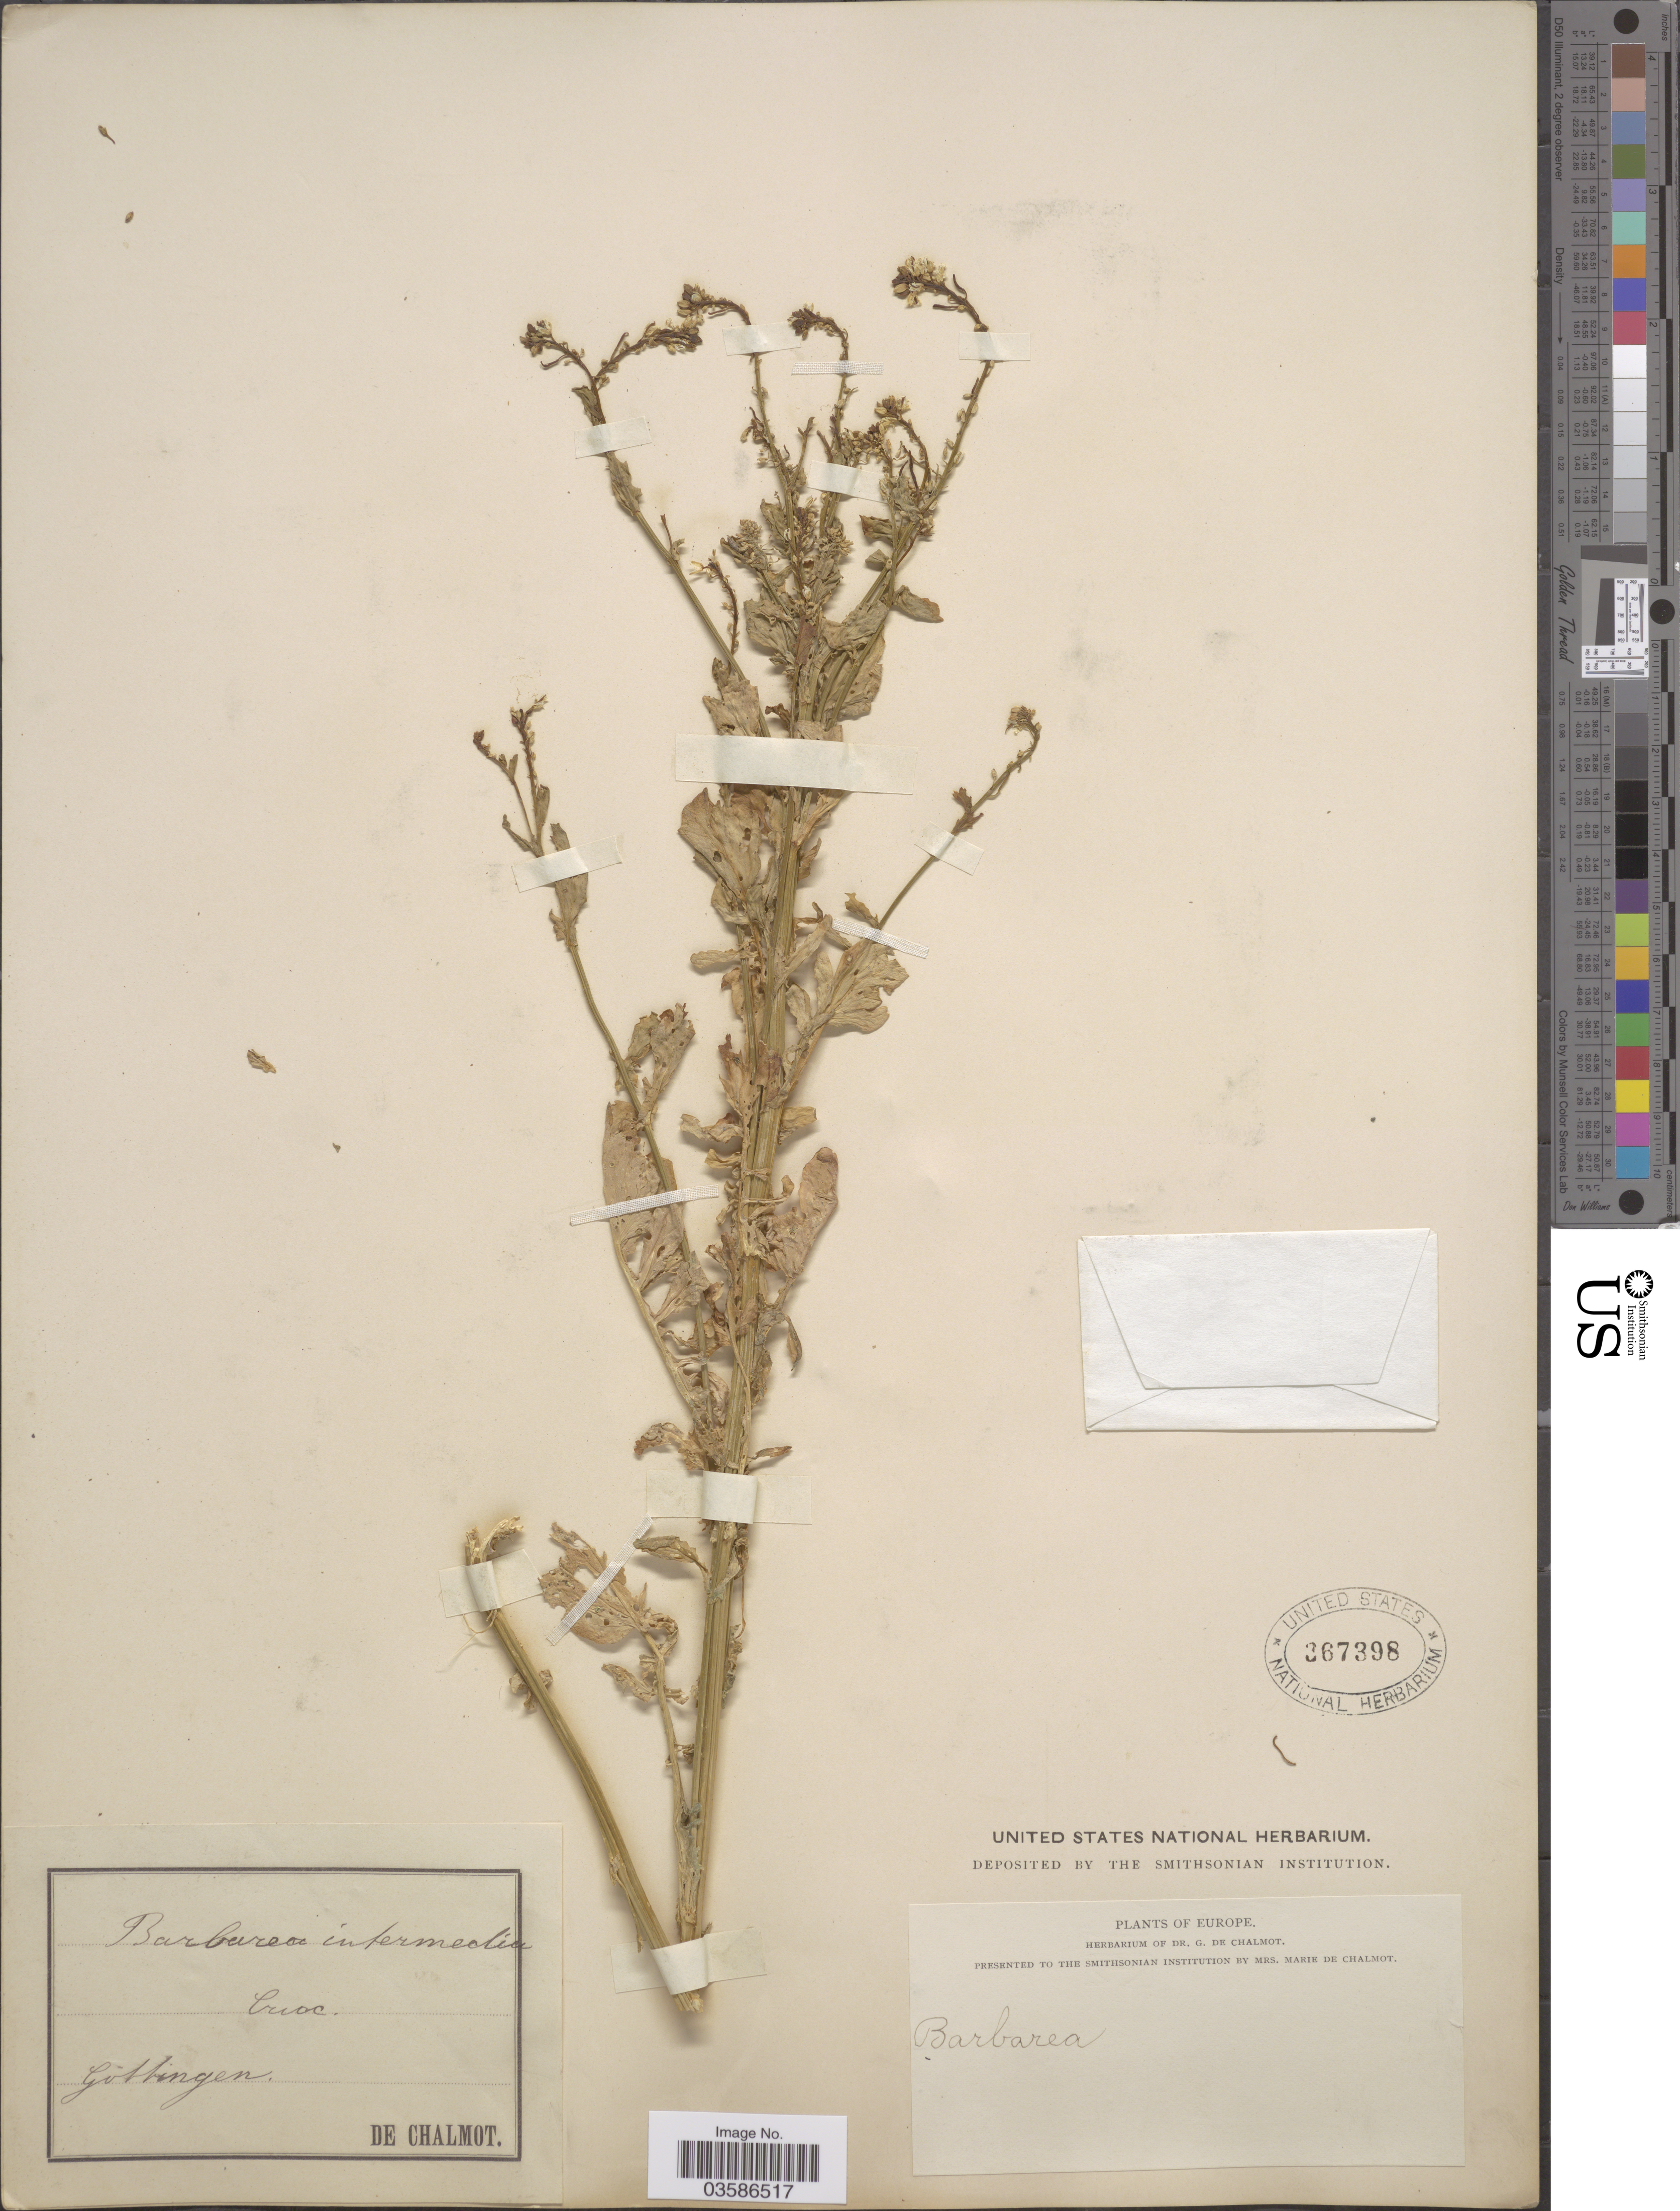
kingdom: Plantae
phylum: Tracheophyta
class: Magnoliopsida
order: Brassicales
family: Brassicaceae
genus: Barbarea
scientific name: Barbarea intermedia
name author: Boreau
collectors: G. de Chalmot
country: Germany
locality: Göttingen. Europe.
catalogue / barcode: US 367398